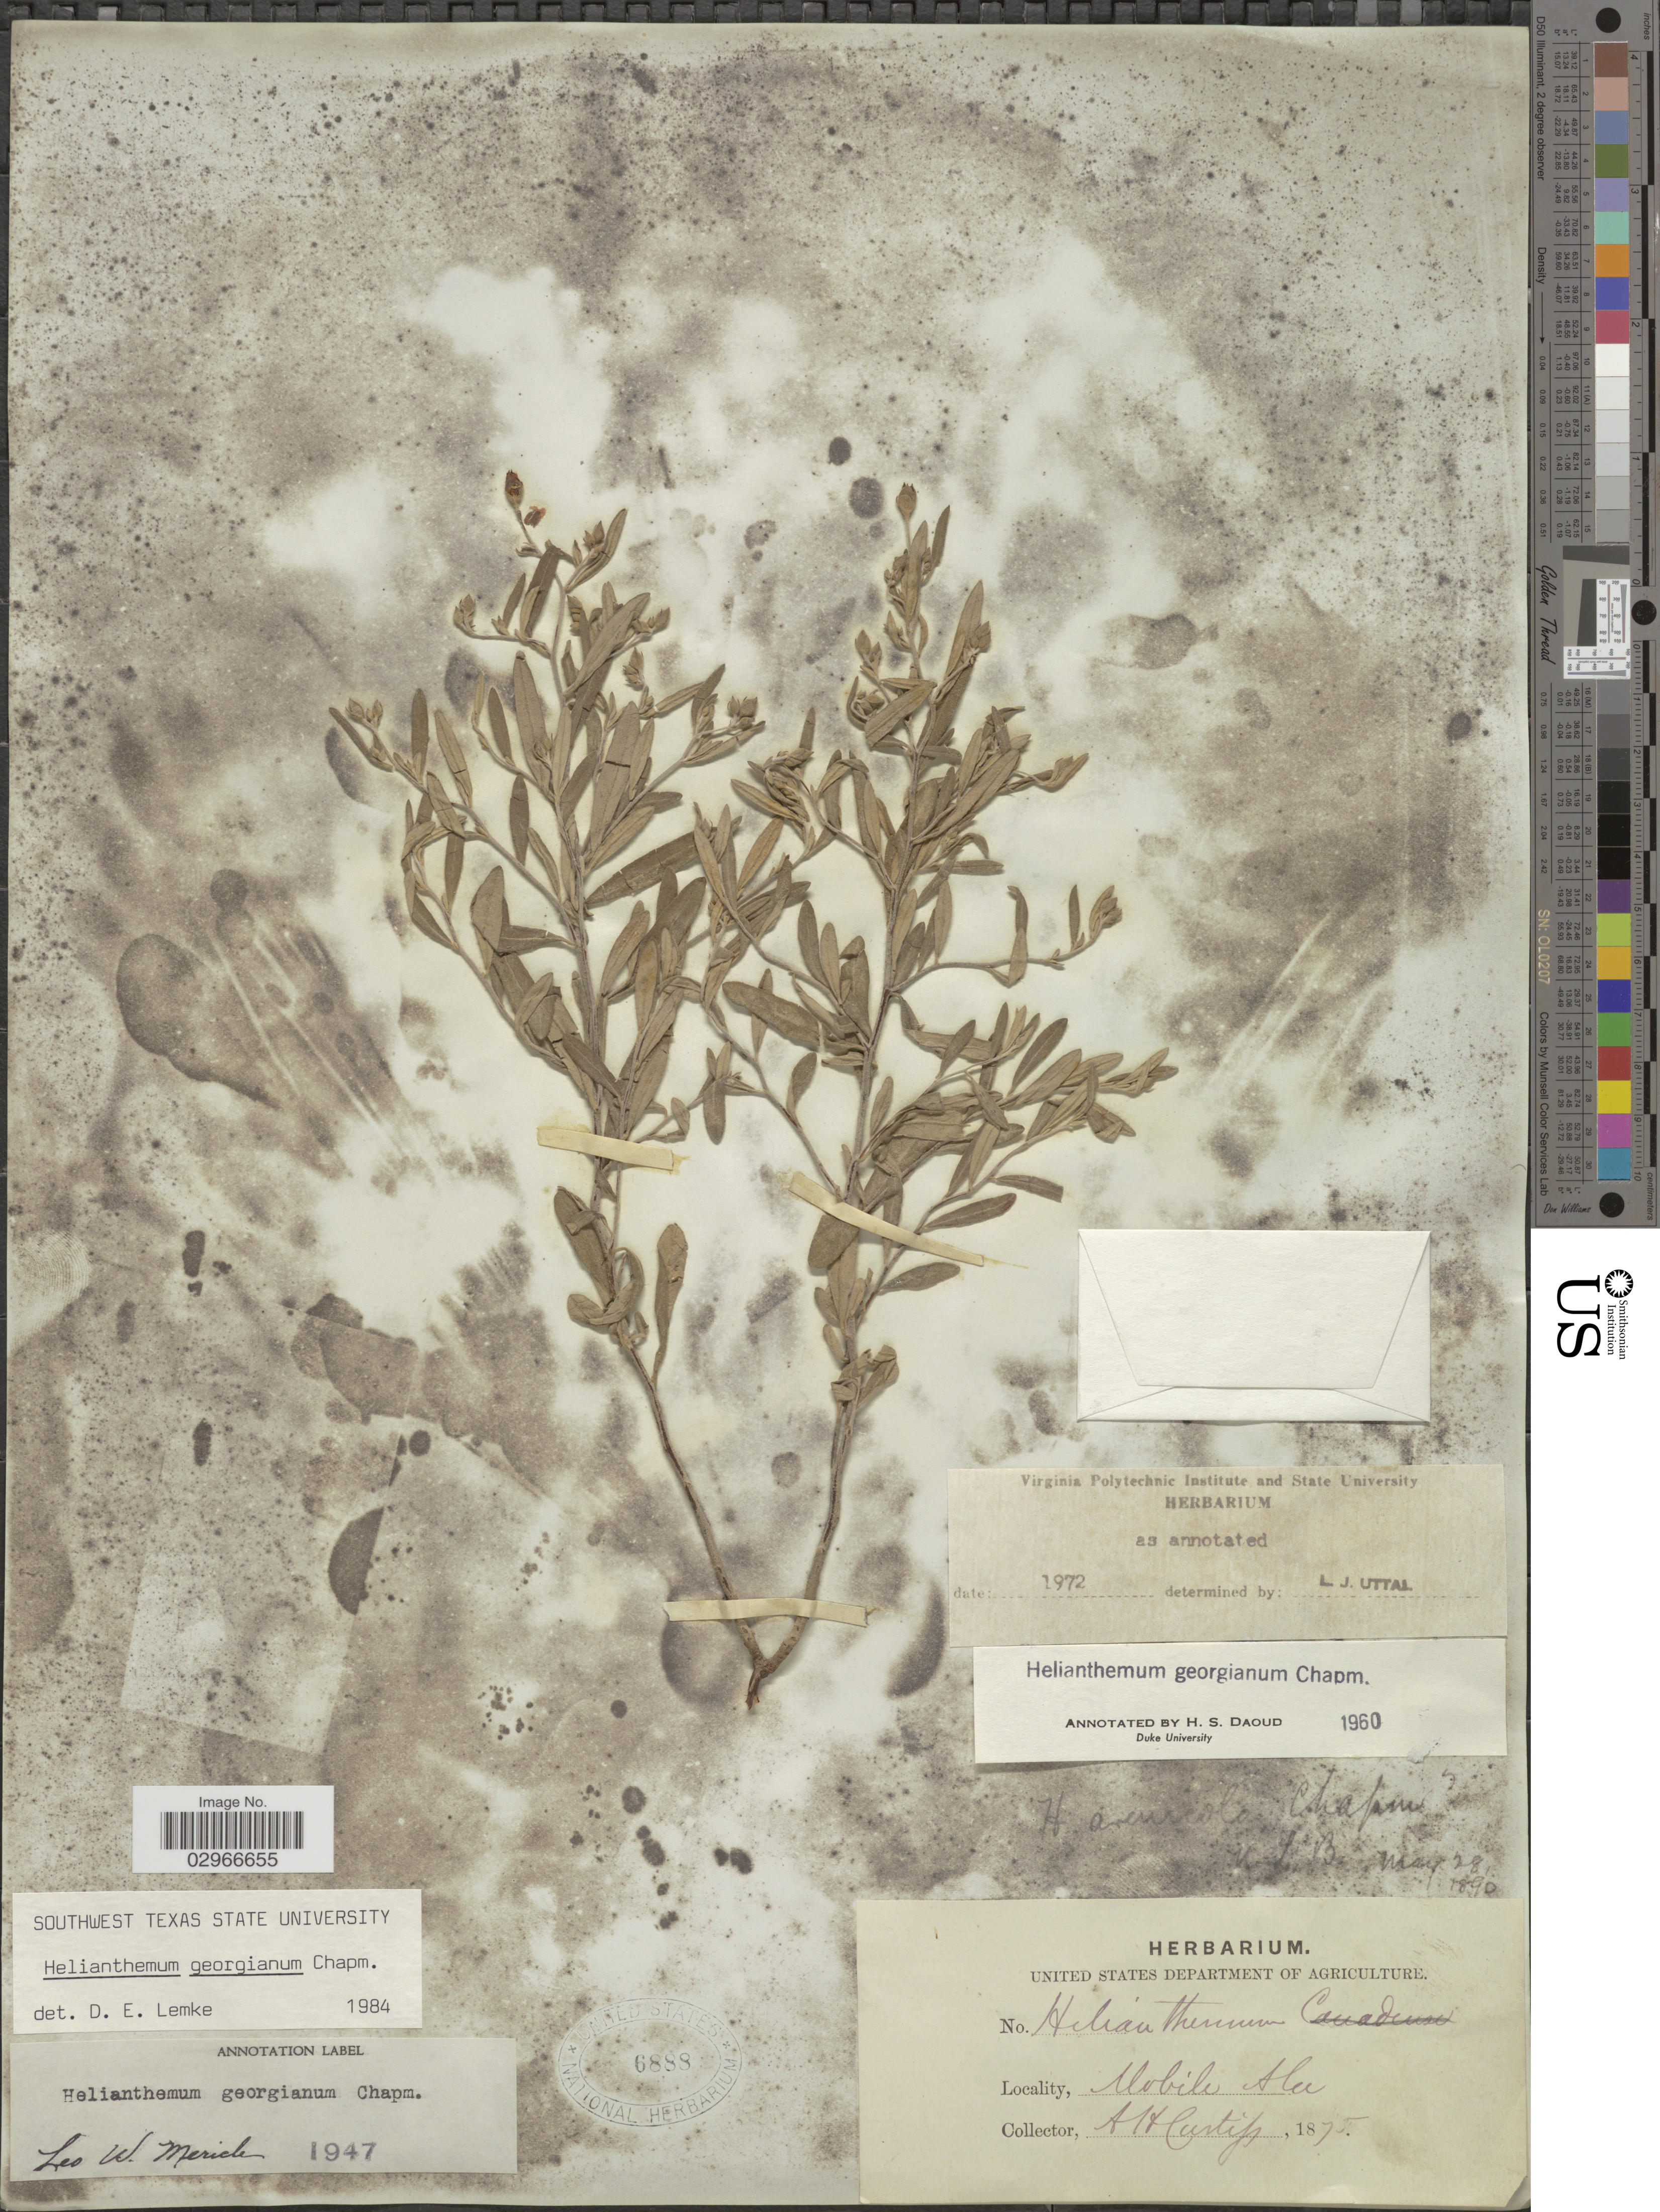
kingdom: Plantae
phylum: Tracheophyta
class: Magnoliopsida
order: Malvales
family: Cistaceae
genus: Helianthemum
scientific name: Helianthemum georgianum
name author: Chapm.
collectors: A. H. Curtiss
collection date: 1875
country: United States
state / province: Alabama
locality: Mobile.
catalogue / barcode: US 6888